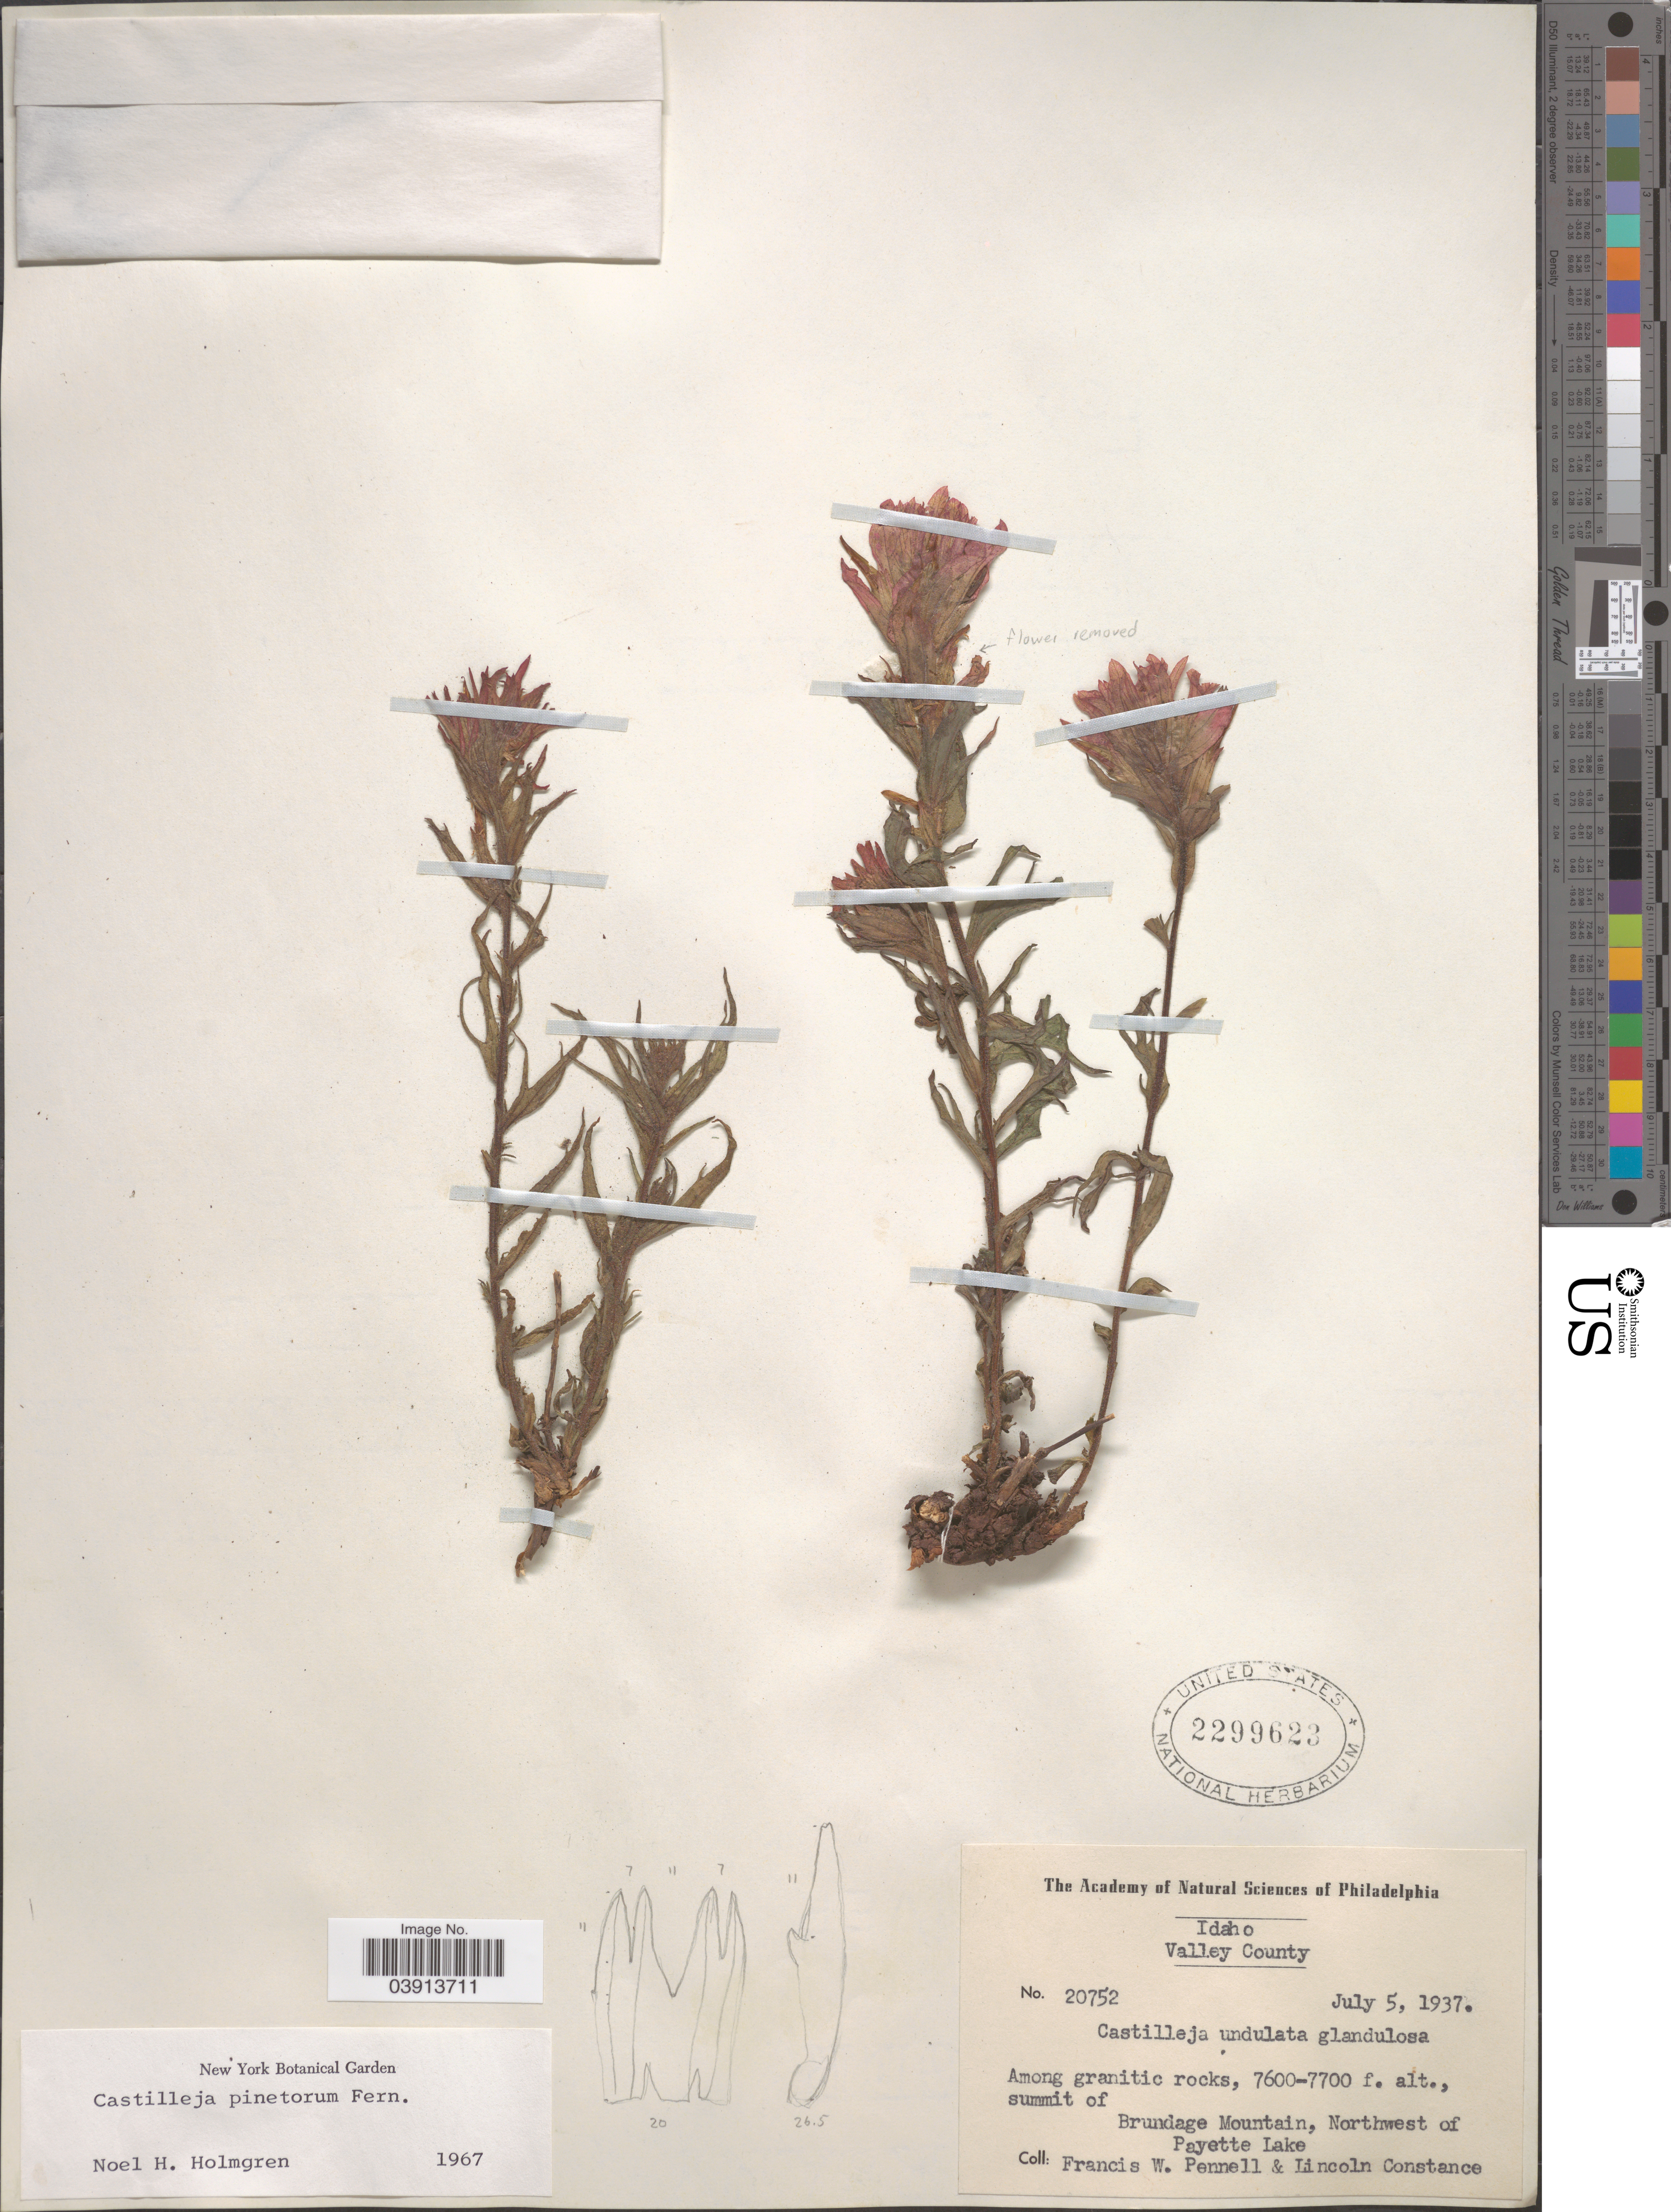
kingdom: Plantae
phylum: Tracheophyta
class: Magnoliopsida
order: Lamiales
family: Orobanchaceae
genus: Castilleja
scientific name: Castilleja pinetorum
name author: Fernald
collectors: F. W. Pennell & L. Constance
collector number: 20752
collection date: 1937-07-05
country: United States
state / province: Idaho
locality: Valley County. Summit of Brundage Mountain, Northwest of Payette Lake.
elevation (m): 2316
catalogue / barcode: US 2299623